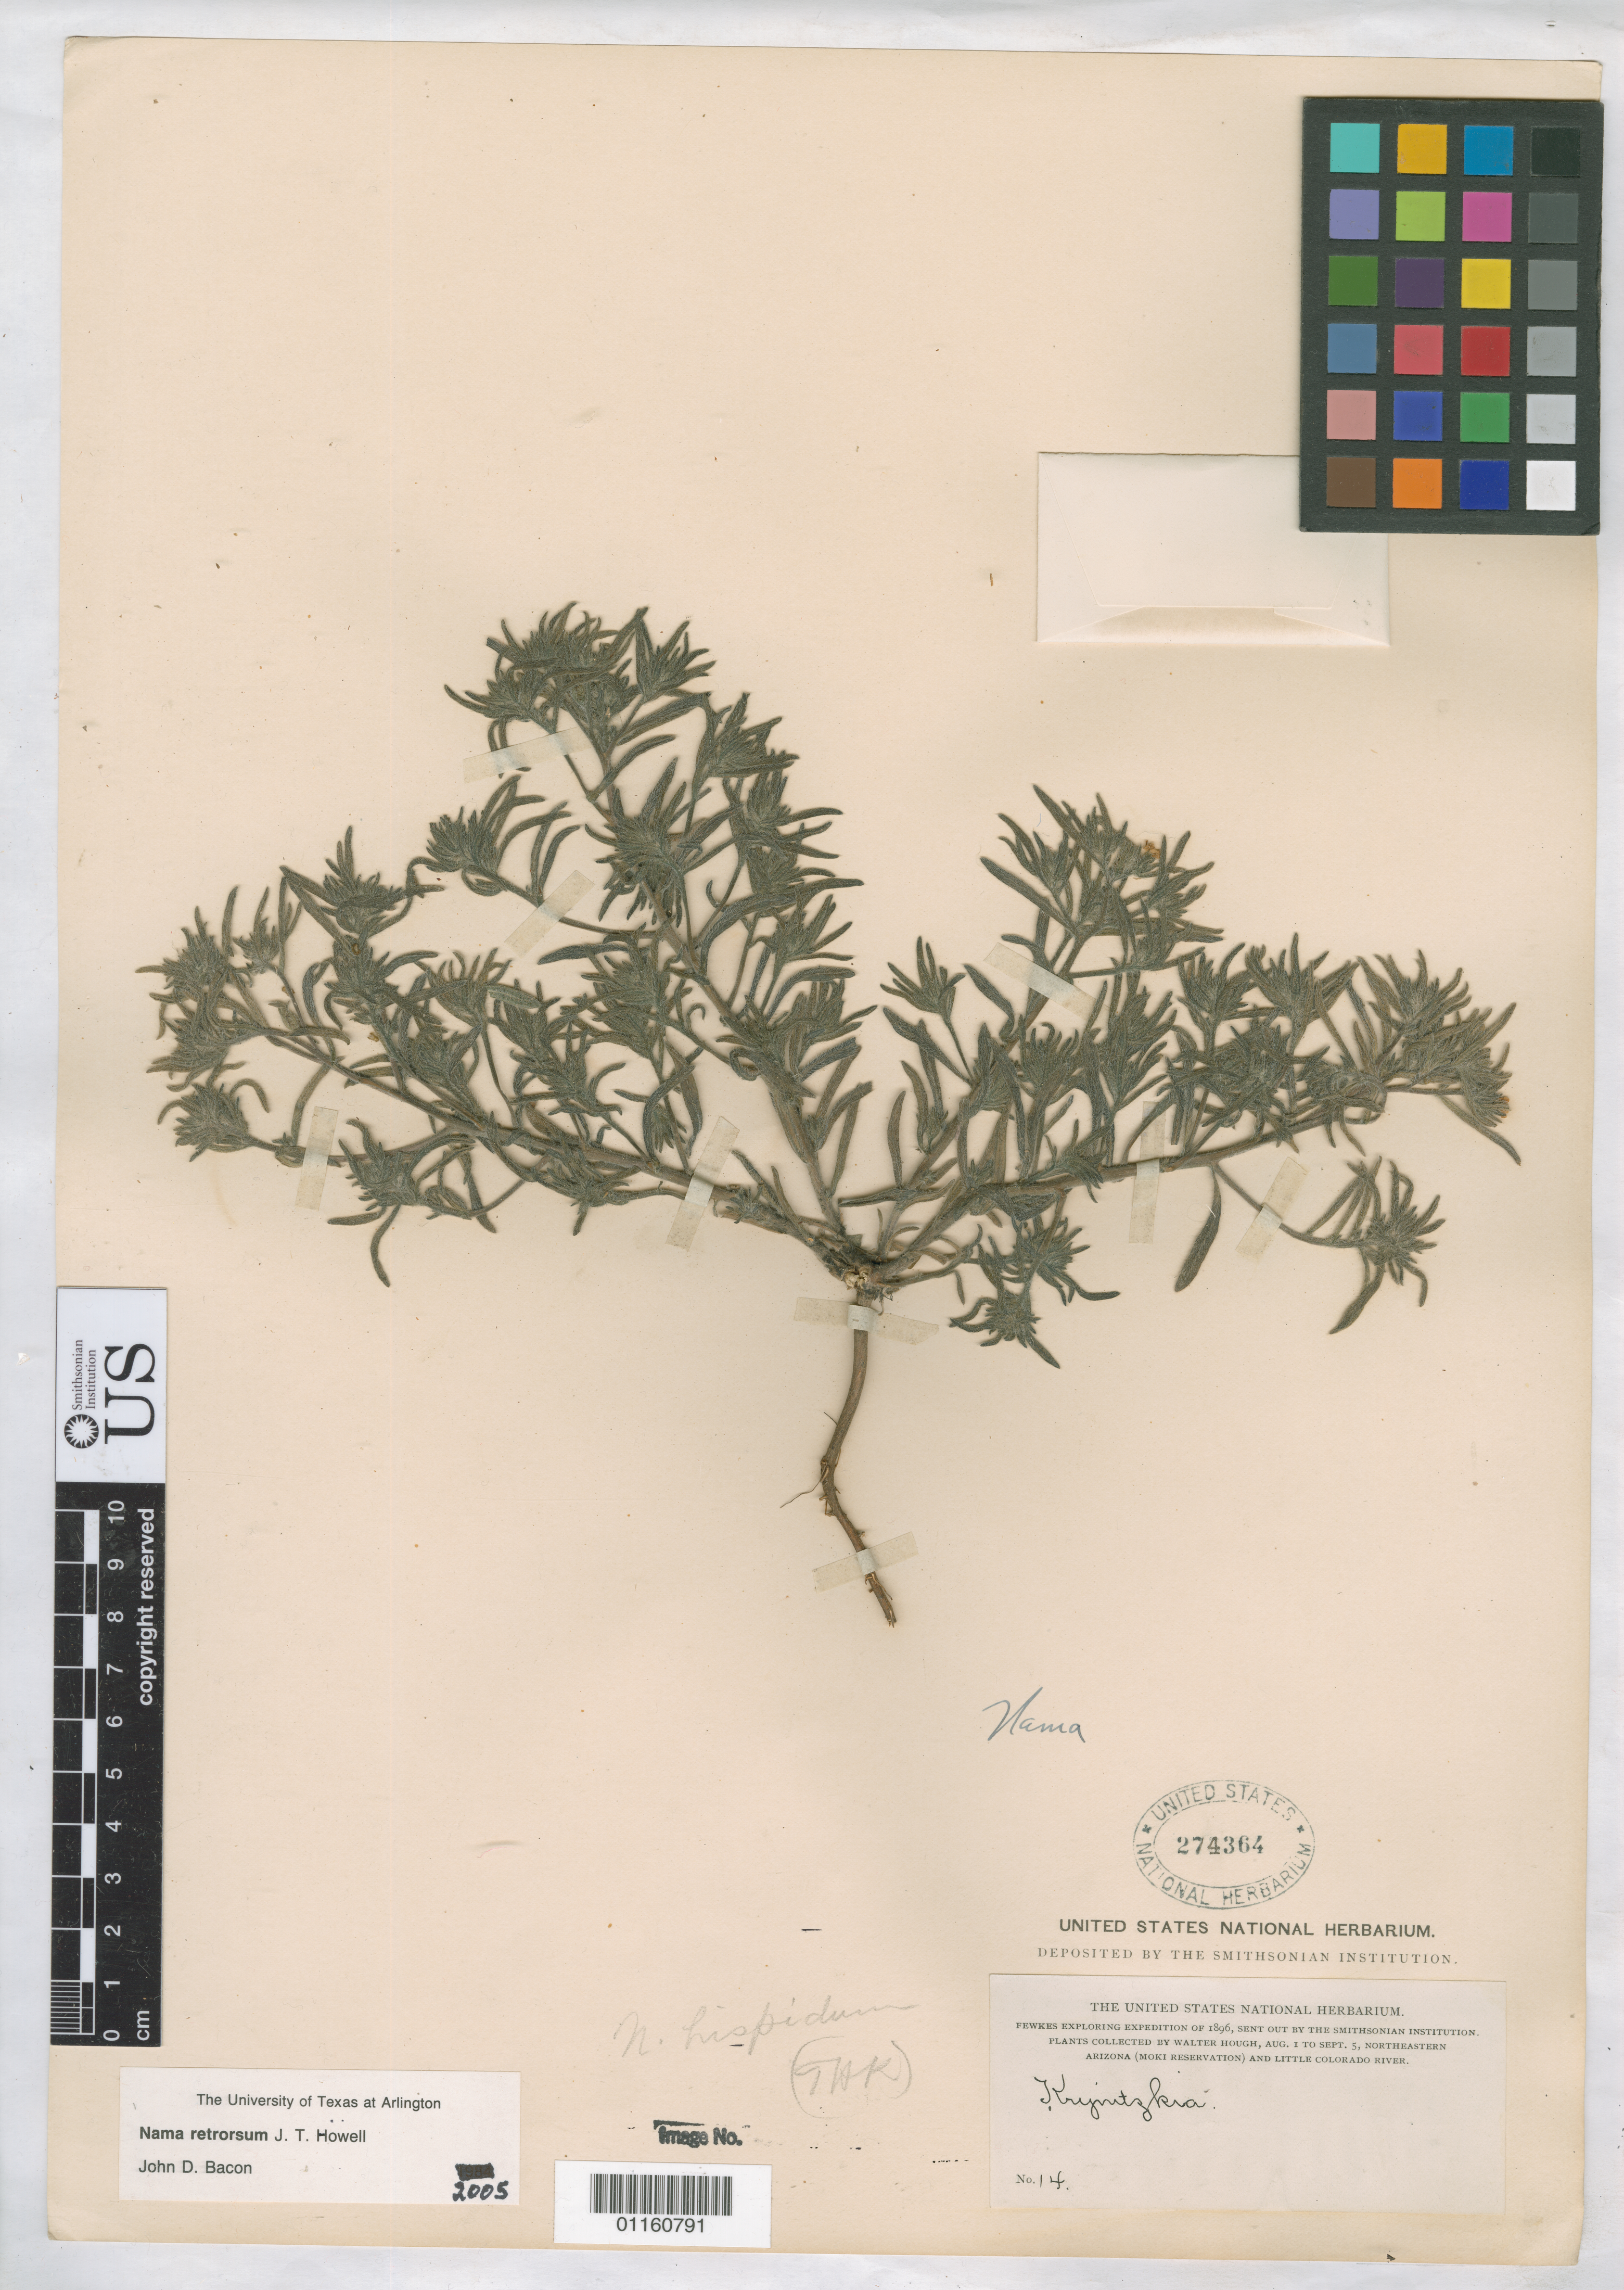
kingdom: Plantae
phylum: Tracheophyta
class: Magnoliopsida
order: Boraginales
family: Namaceae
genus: Nama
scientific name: Nama retrorsa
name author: J.T. Howell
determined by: Bacon, J. D.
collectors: W. Hough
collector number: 14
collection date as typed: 1 Aug 1896 to 5 Sep 1896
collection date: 1896-08-01/1896-09-05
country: United States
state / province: Arizona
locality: Moki Reservation and Little Colorado River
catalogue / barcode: US 274364